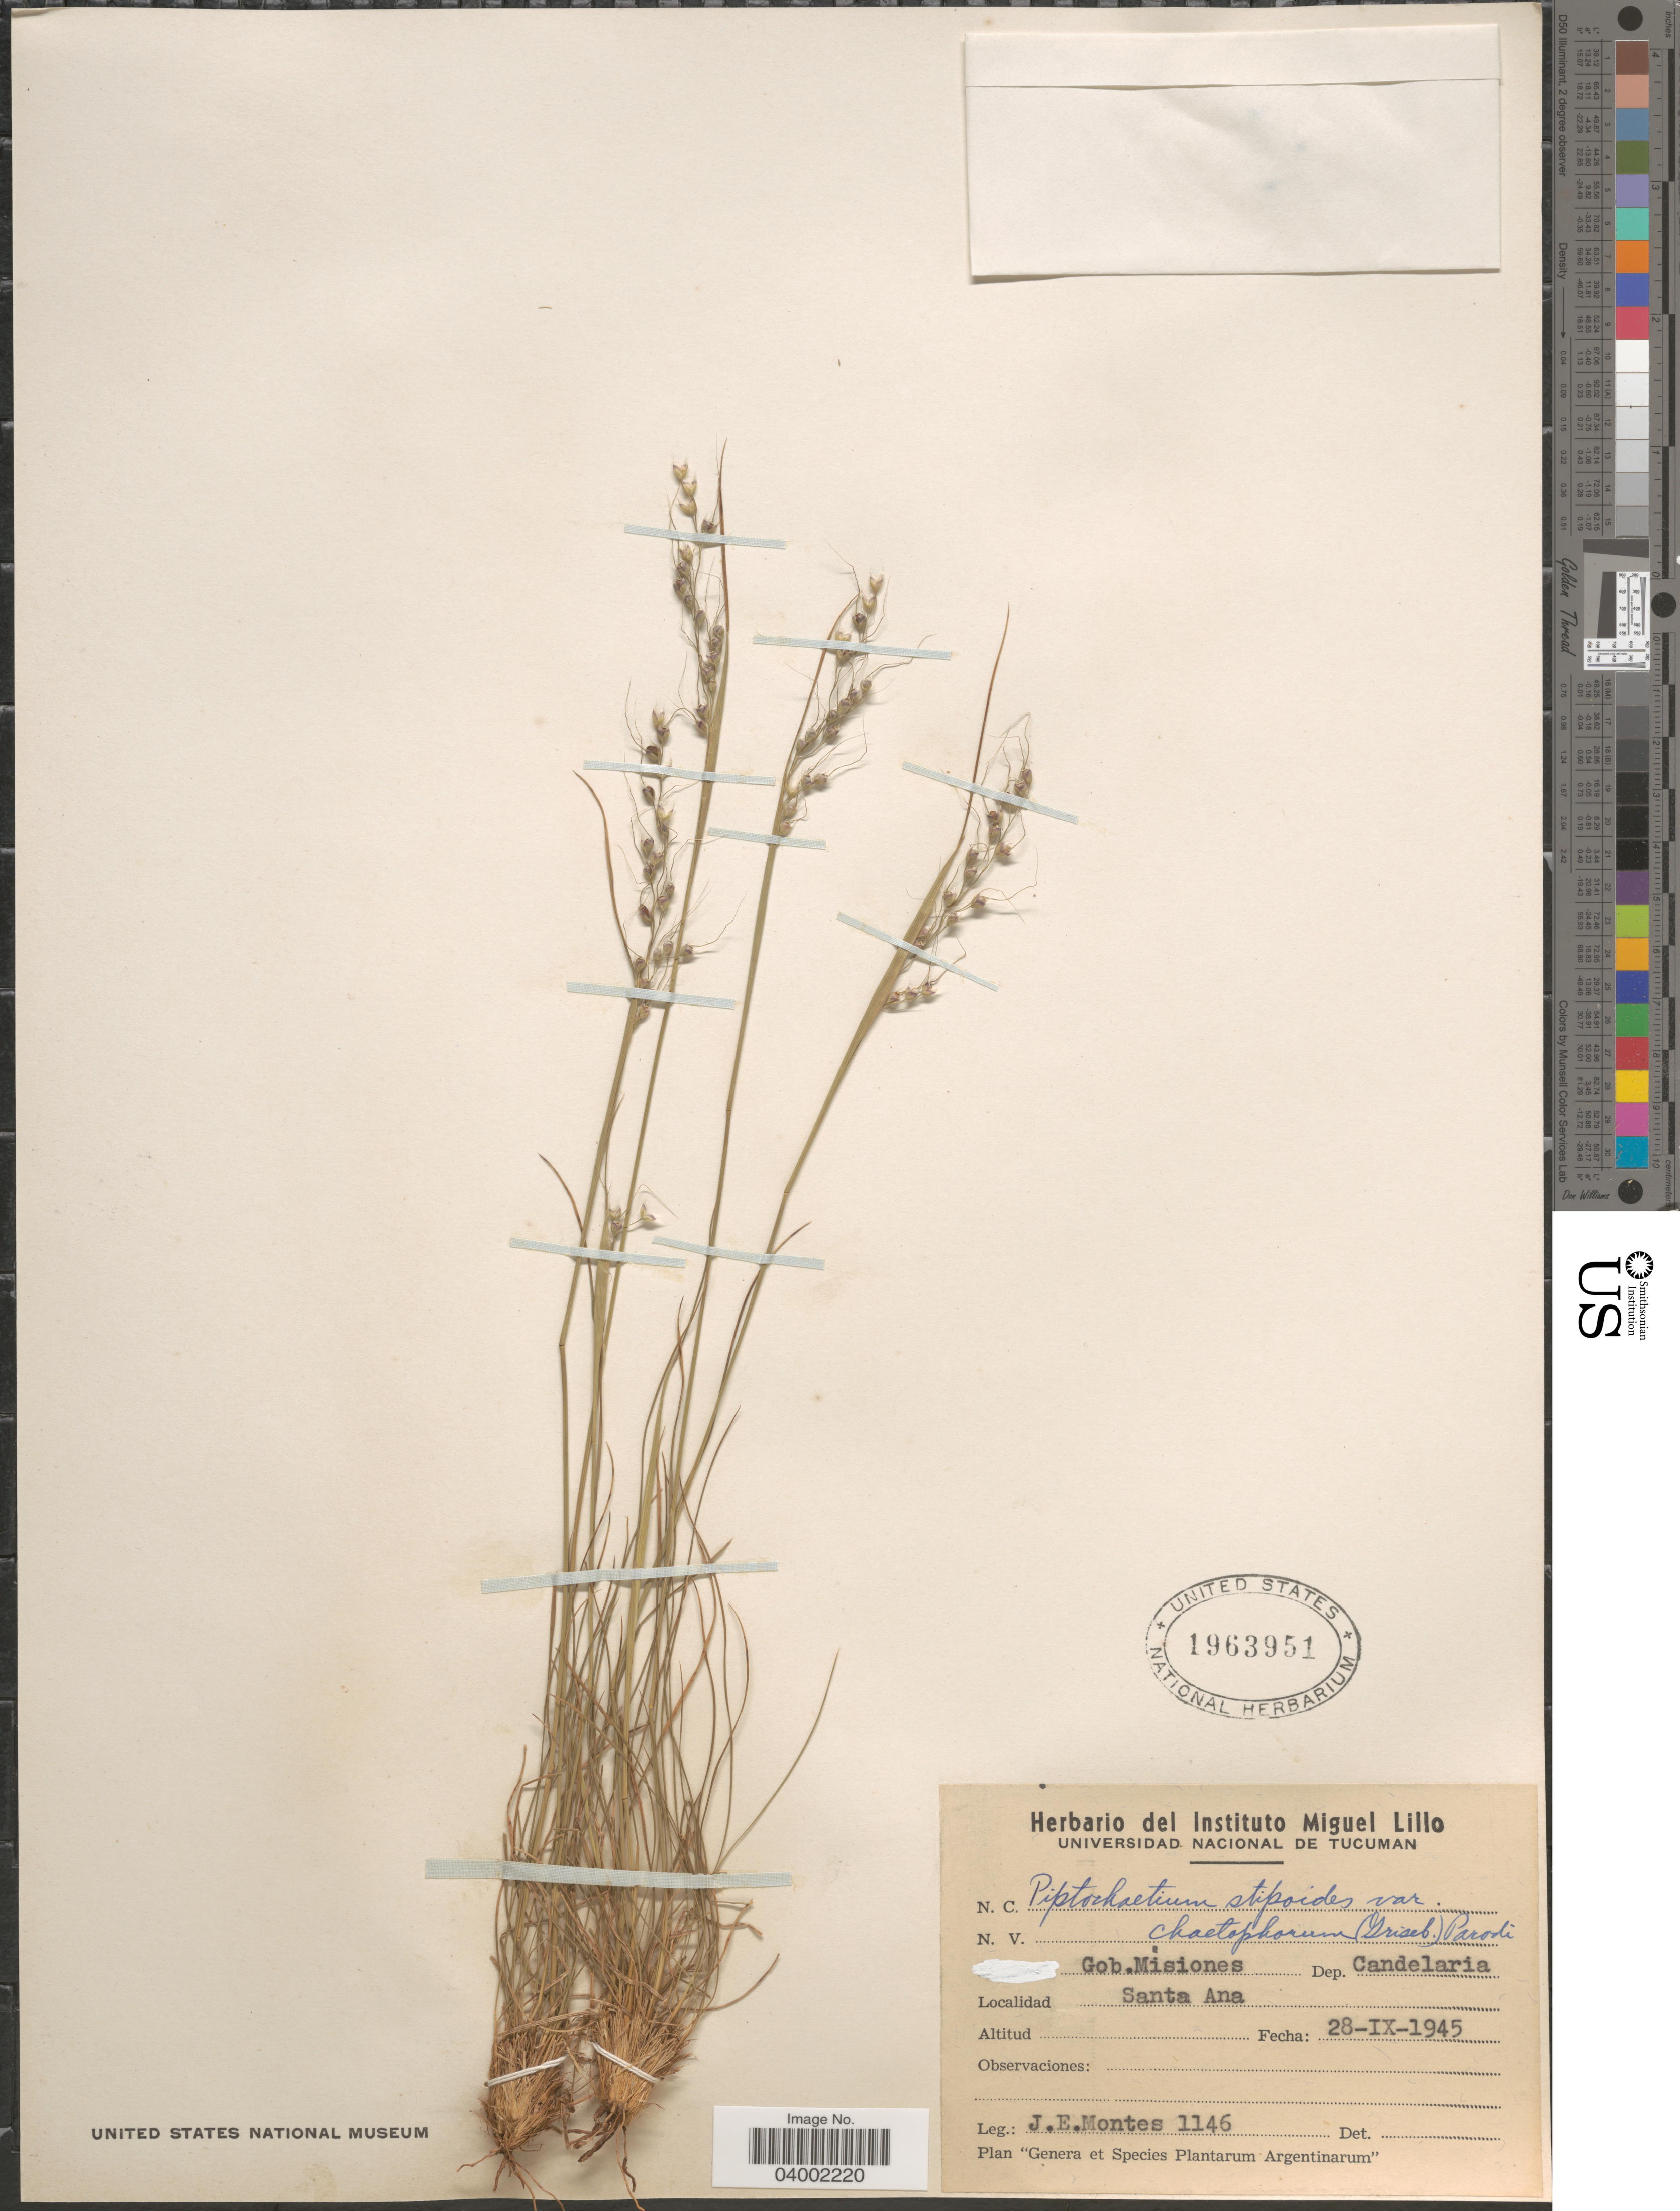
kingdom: Plantae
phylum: Tracheophyta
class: Liliopsida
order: Poales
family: Poaceae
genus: Piptochaetium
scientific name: Piptochaetium stipoides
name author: (Trin. & Rupr.) Hack. & Arechav.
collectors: J. E. Montes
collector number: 1146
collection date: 1945-09-28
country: Argentina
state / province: Misiones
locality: Gob. Misiones. Dep. Candelaria. Santa Ana.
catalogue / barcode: US 1963951